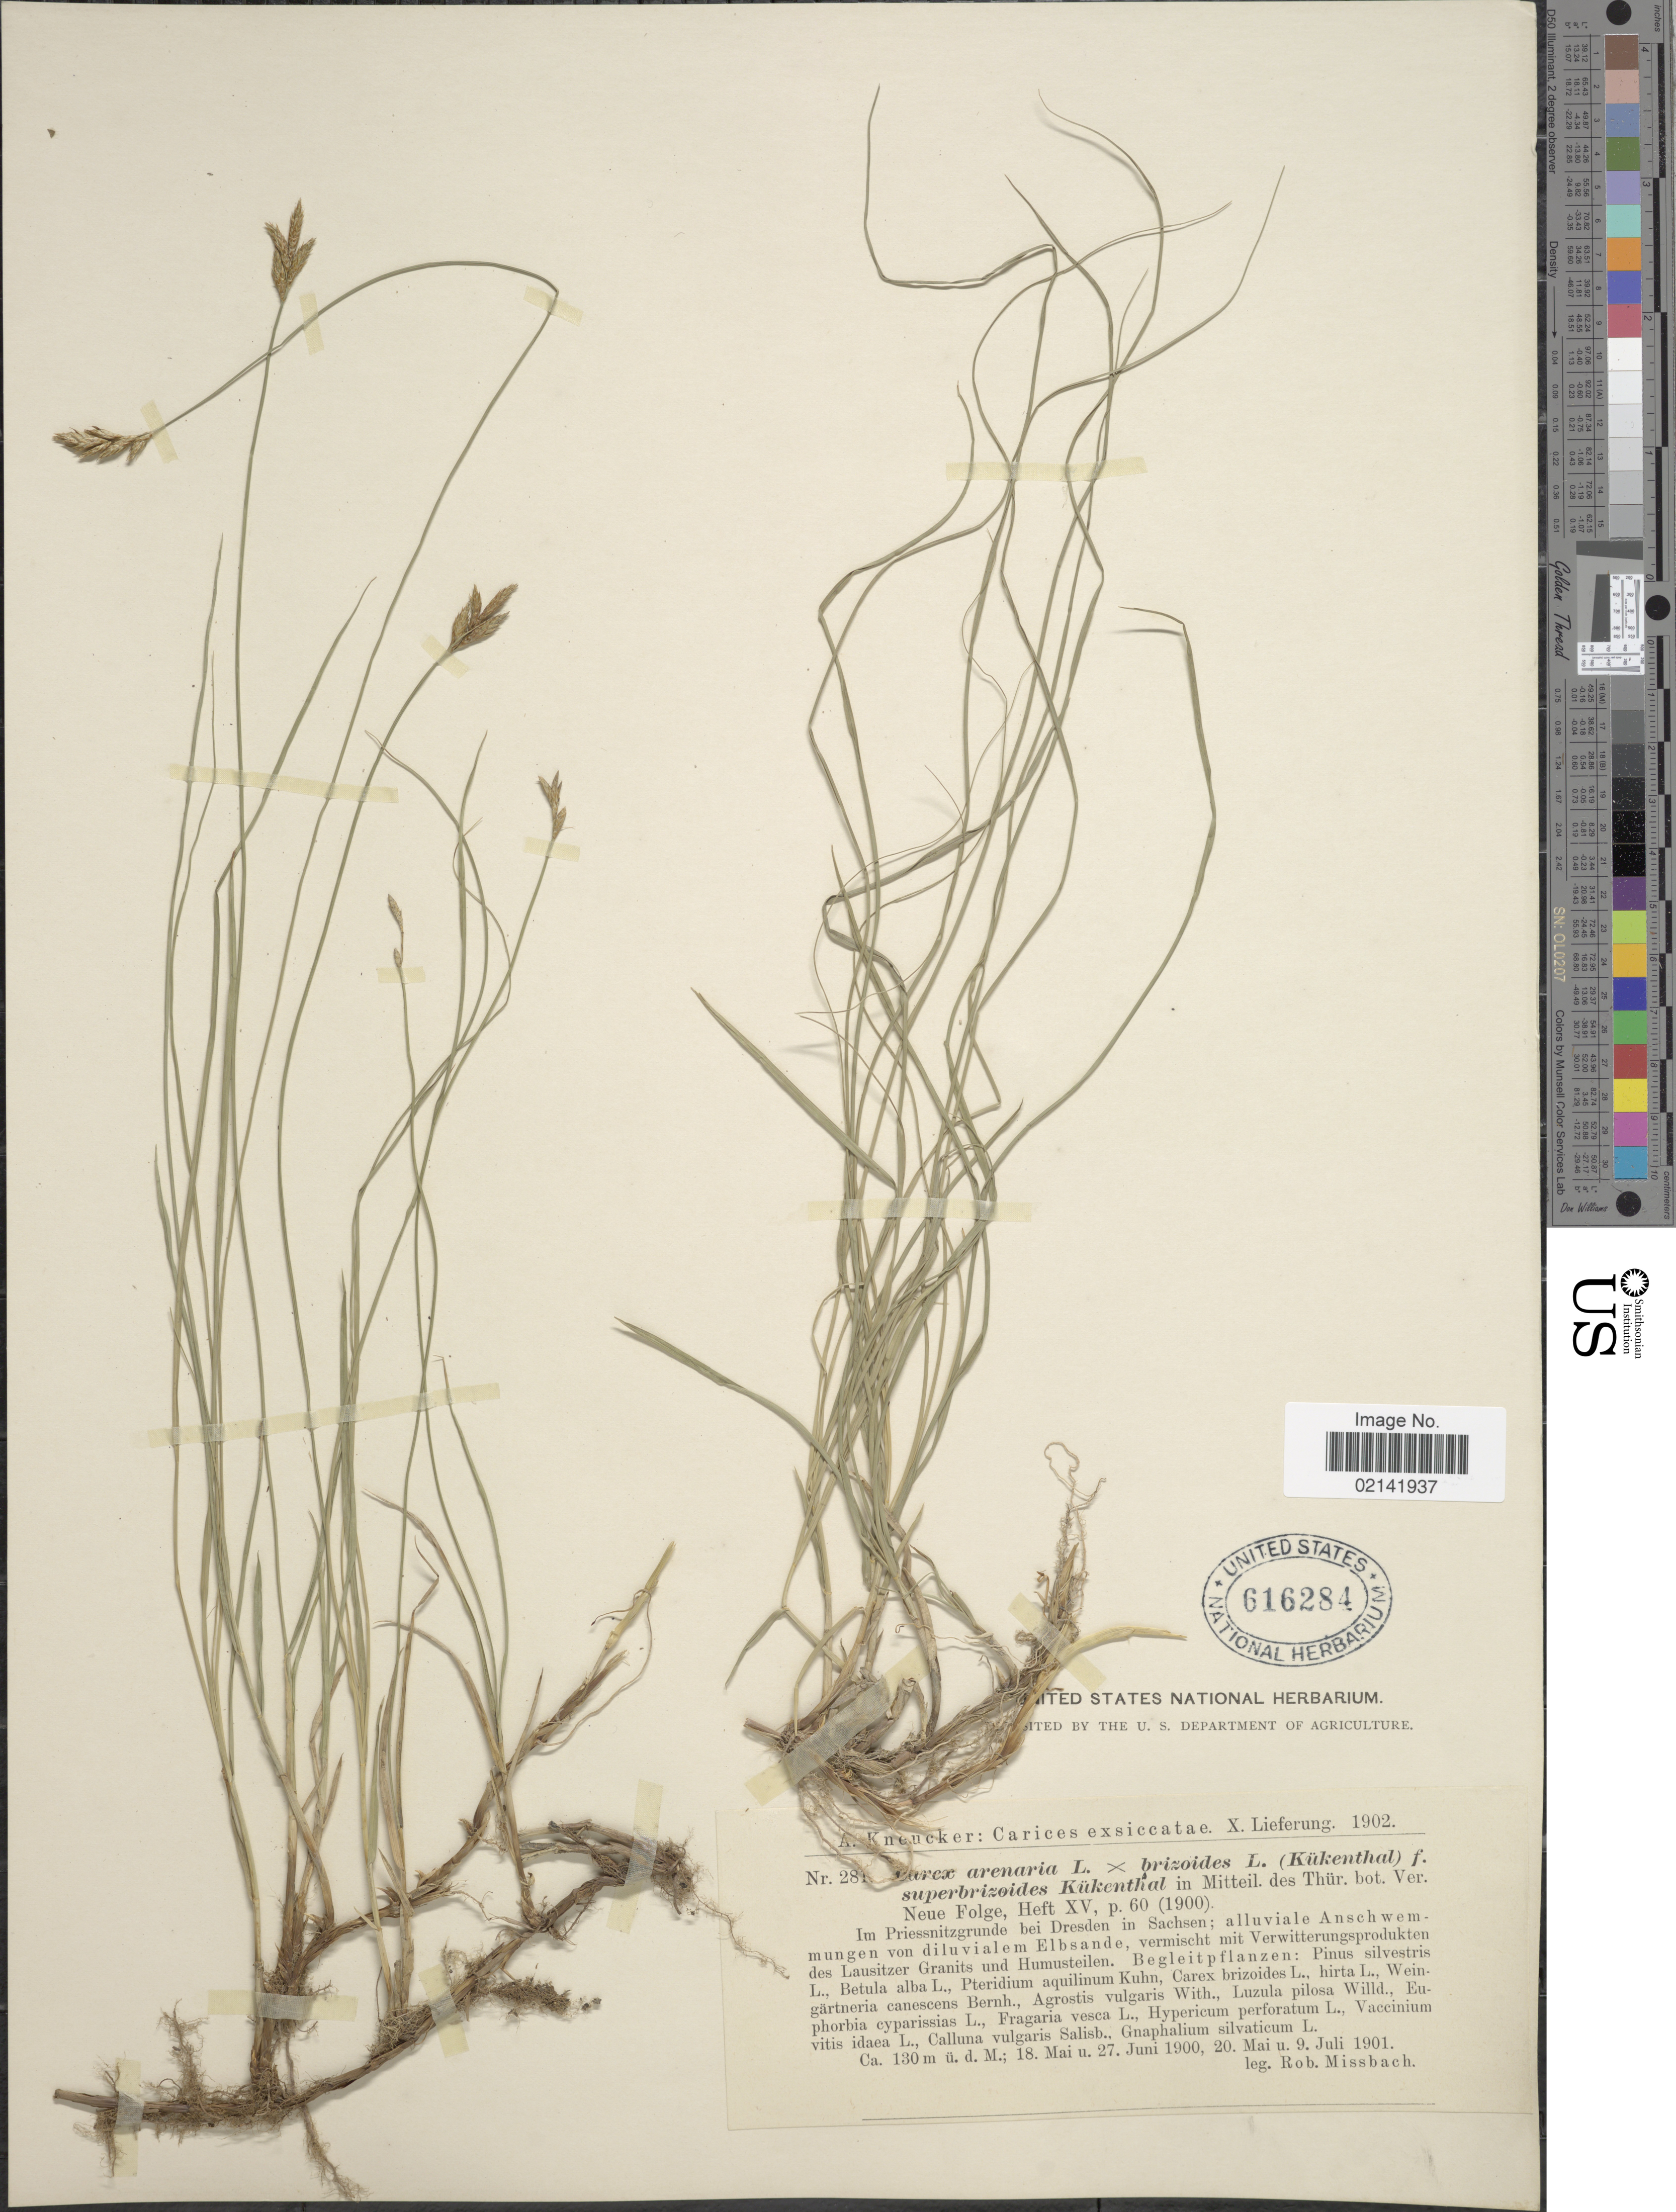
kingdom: Plantae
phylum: Tracheophyta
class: Liliopsida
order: Poales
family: Cyperaceae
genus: Carex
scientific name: Carex arenaria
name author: L.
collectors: R. Missbach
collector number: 281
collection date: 1900-05-18/1901-07-09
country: Germany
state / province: Sachsen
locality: Im Priessnitzgrunde bei Dresden in Sachsen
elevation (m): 130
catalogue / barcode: US 616284